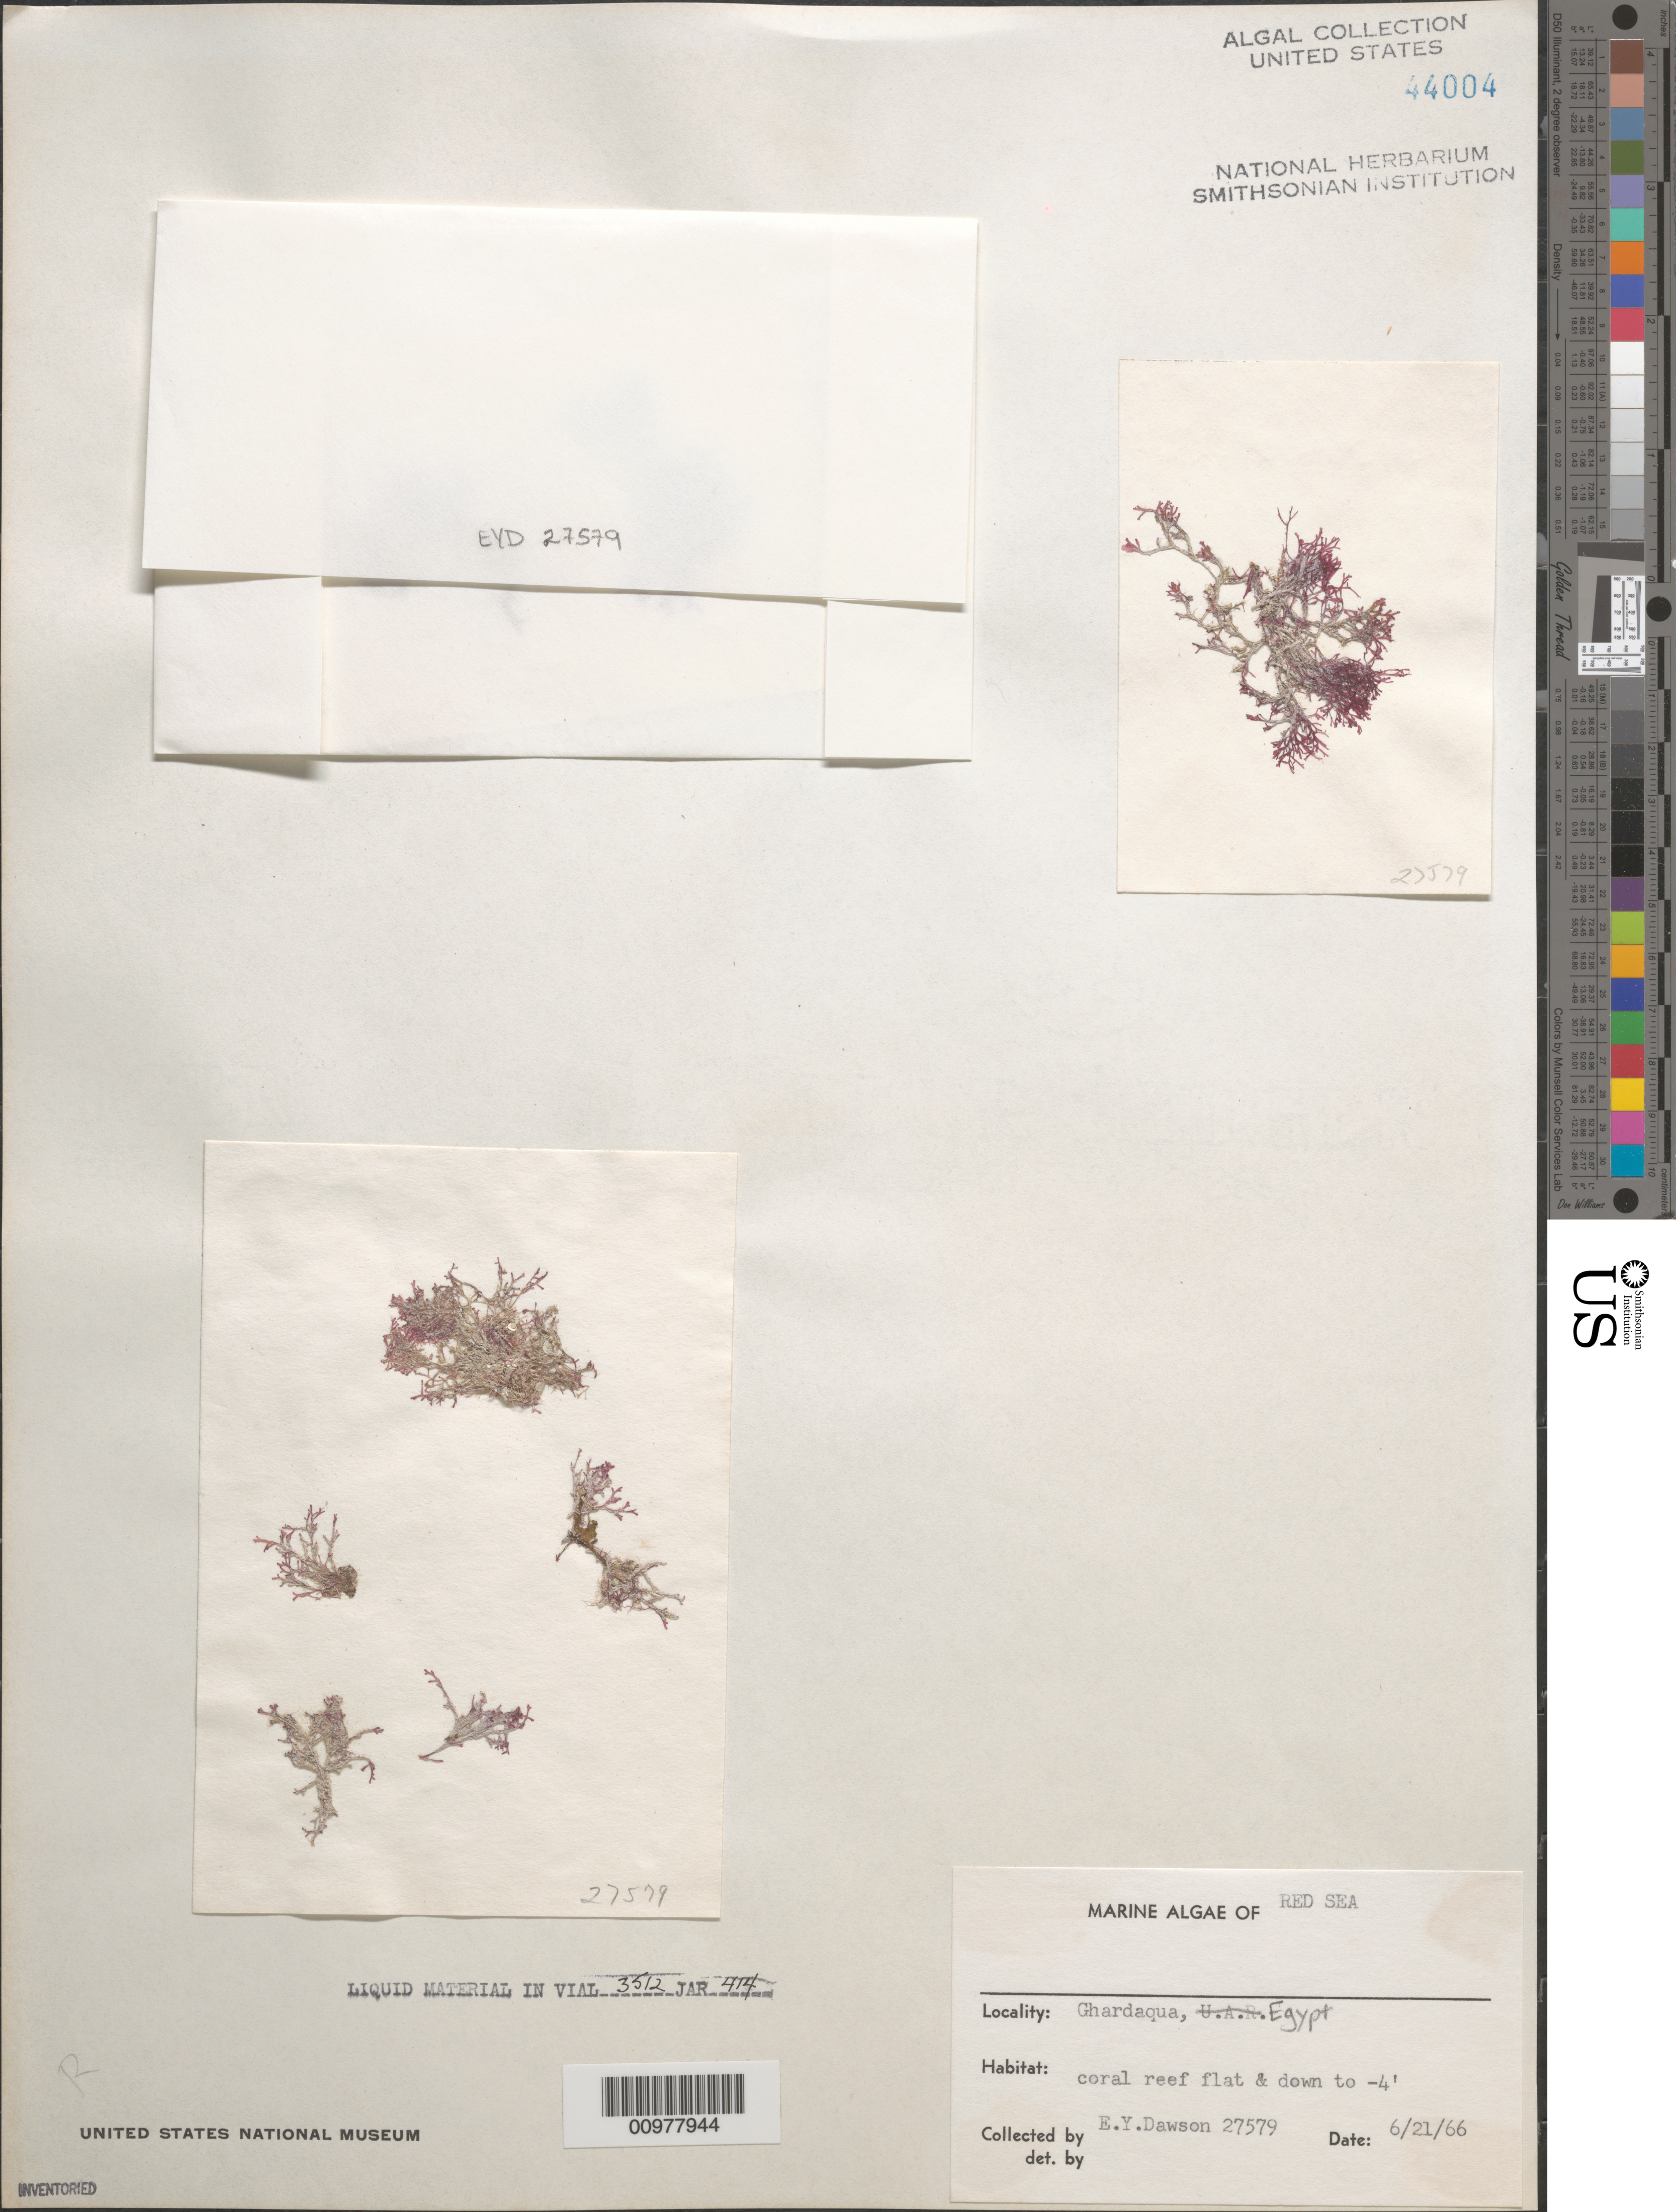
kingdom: Plantae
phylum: Rhodophyta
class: Florideophyceae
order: Ceramiales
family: Rhodomelaceae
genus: Laurencia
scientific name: Laurencia sp.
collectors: E. Y. Dawson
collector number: EYD 27579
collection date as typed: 21 Jun 1966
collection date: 1966-06-21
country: Egypt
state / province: Al Bahr al Ahmar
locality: Ghardaqua, Red Sea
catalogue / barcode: US 44004